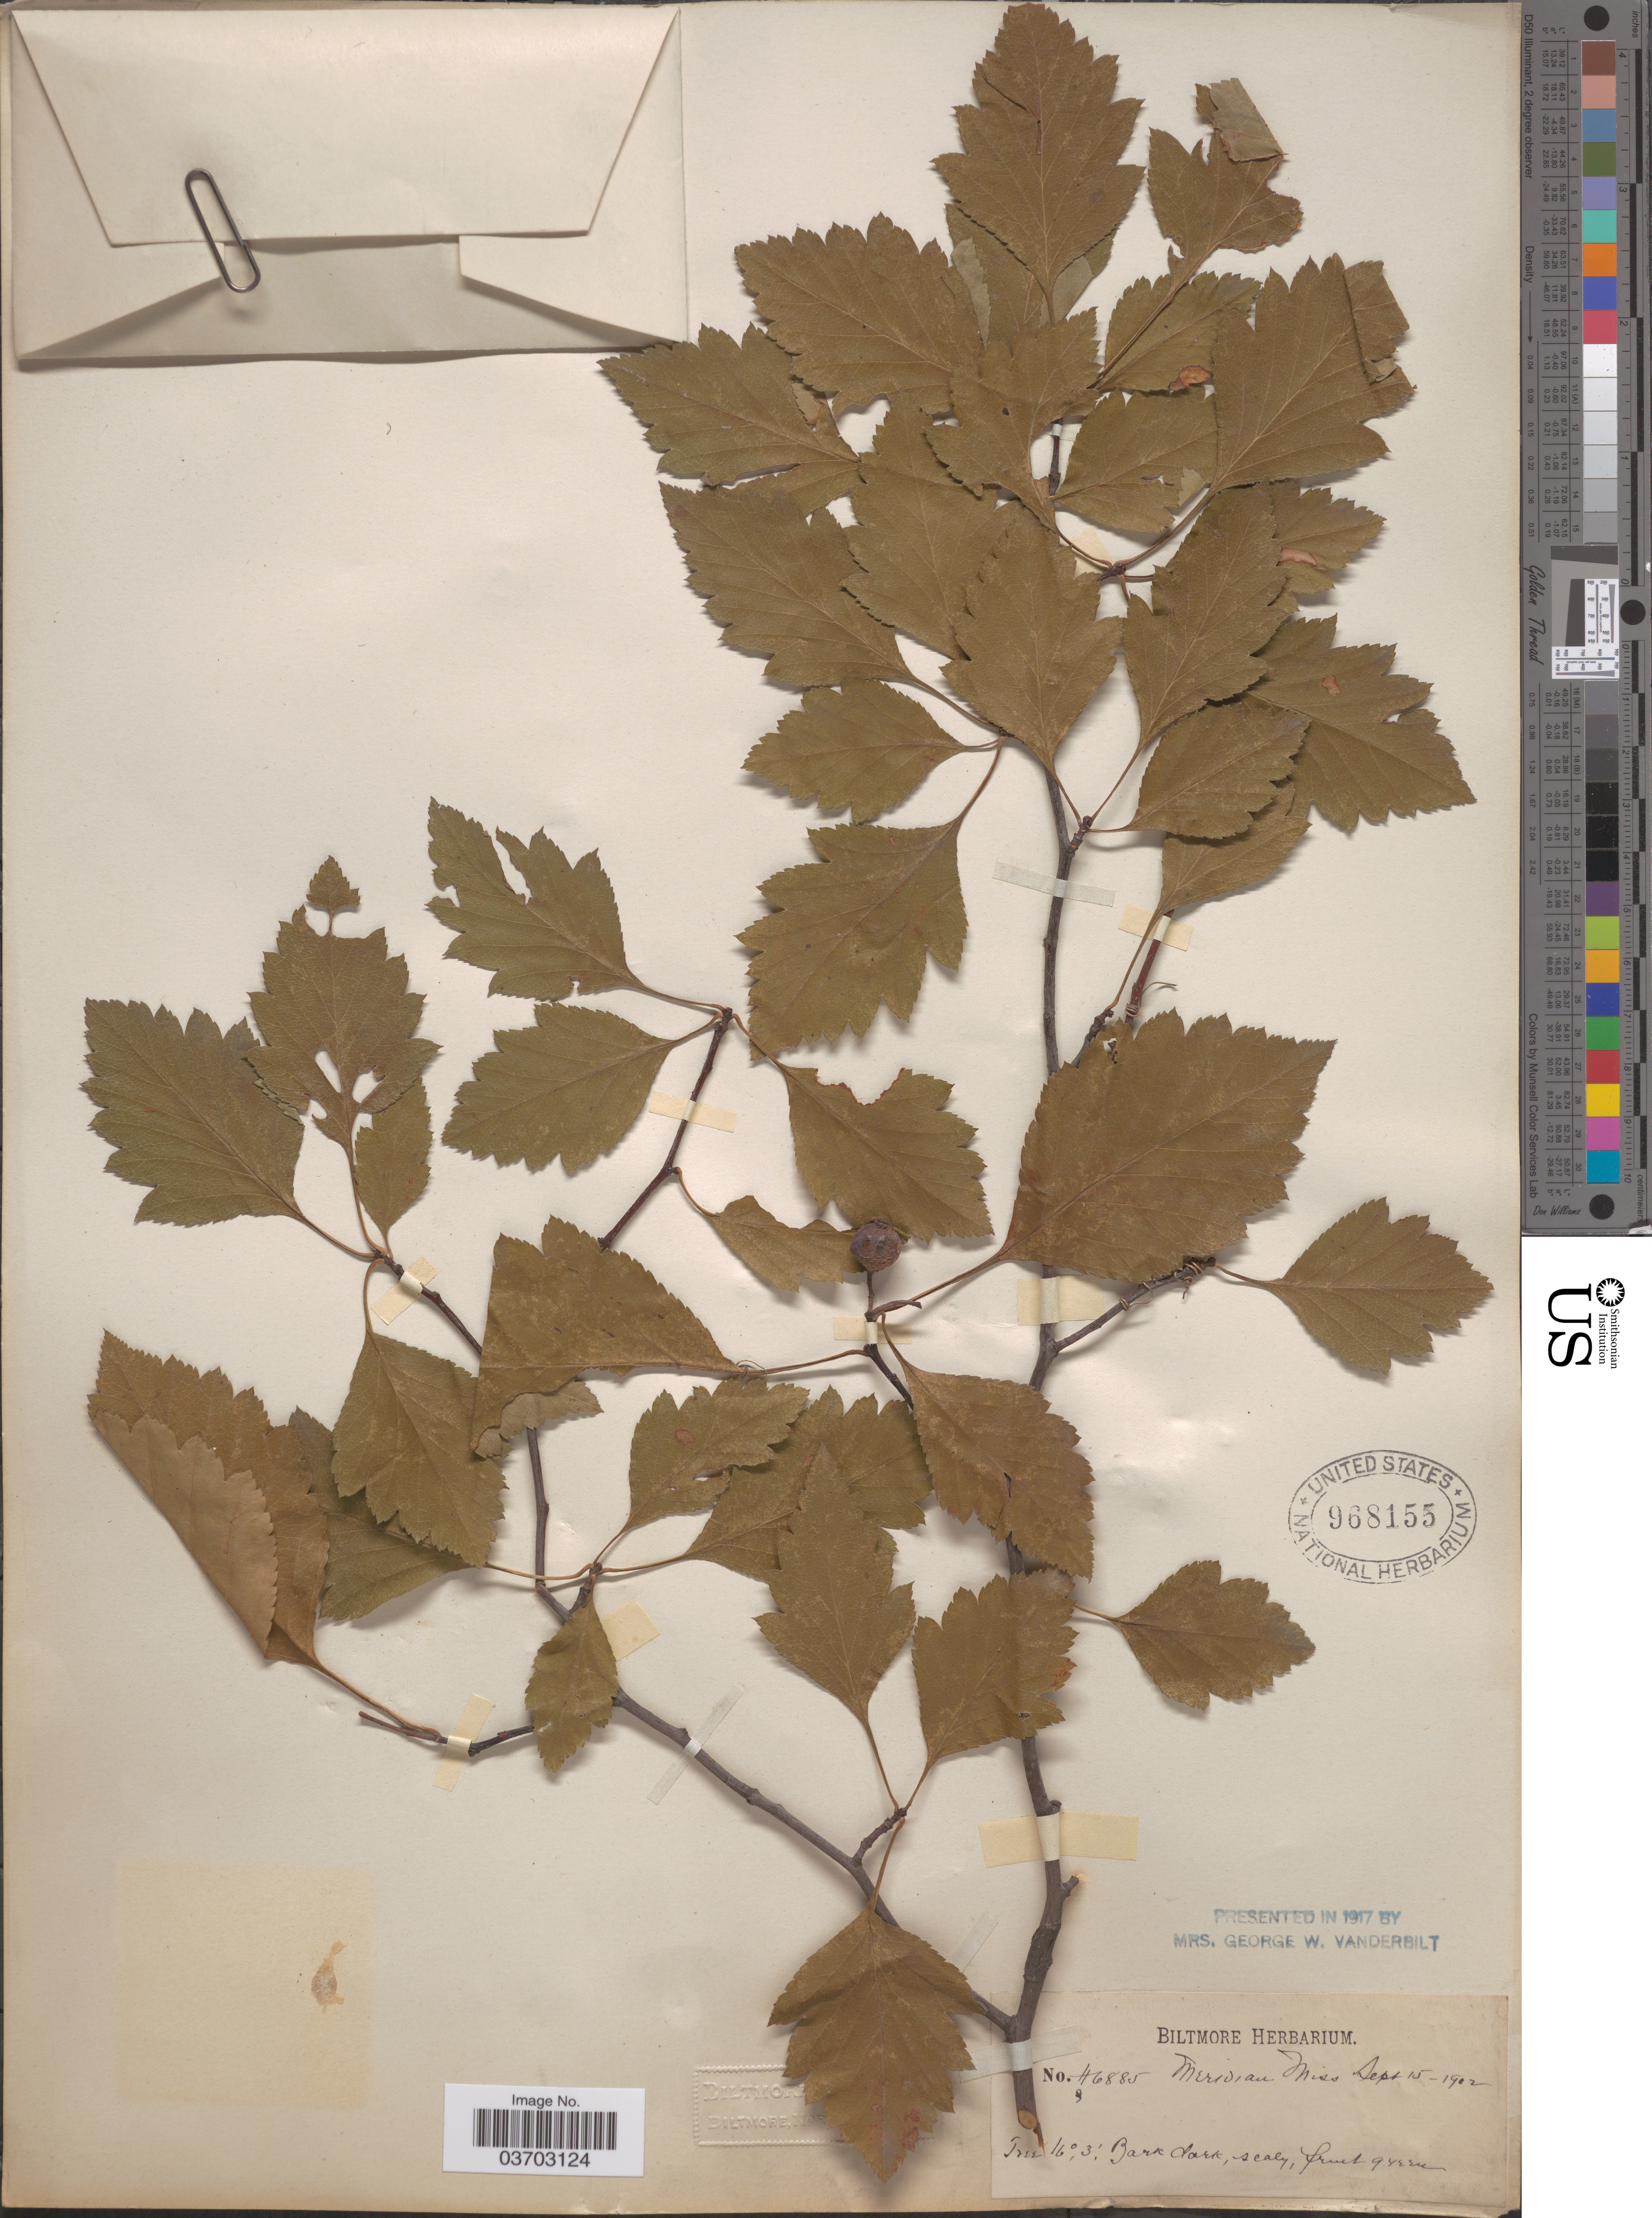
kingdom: Plantae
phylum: Tracheophyta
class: Magnoliopsida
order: Rosales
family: Rosaceae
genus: Crataegus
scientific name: Crataegus sp.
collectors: ex herb. Biltmore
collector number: H6885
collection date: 1902-09-15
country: United States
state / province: Mississippi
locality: Meridian.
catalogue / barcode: US 968155